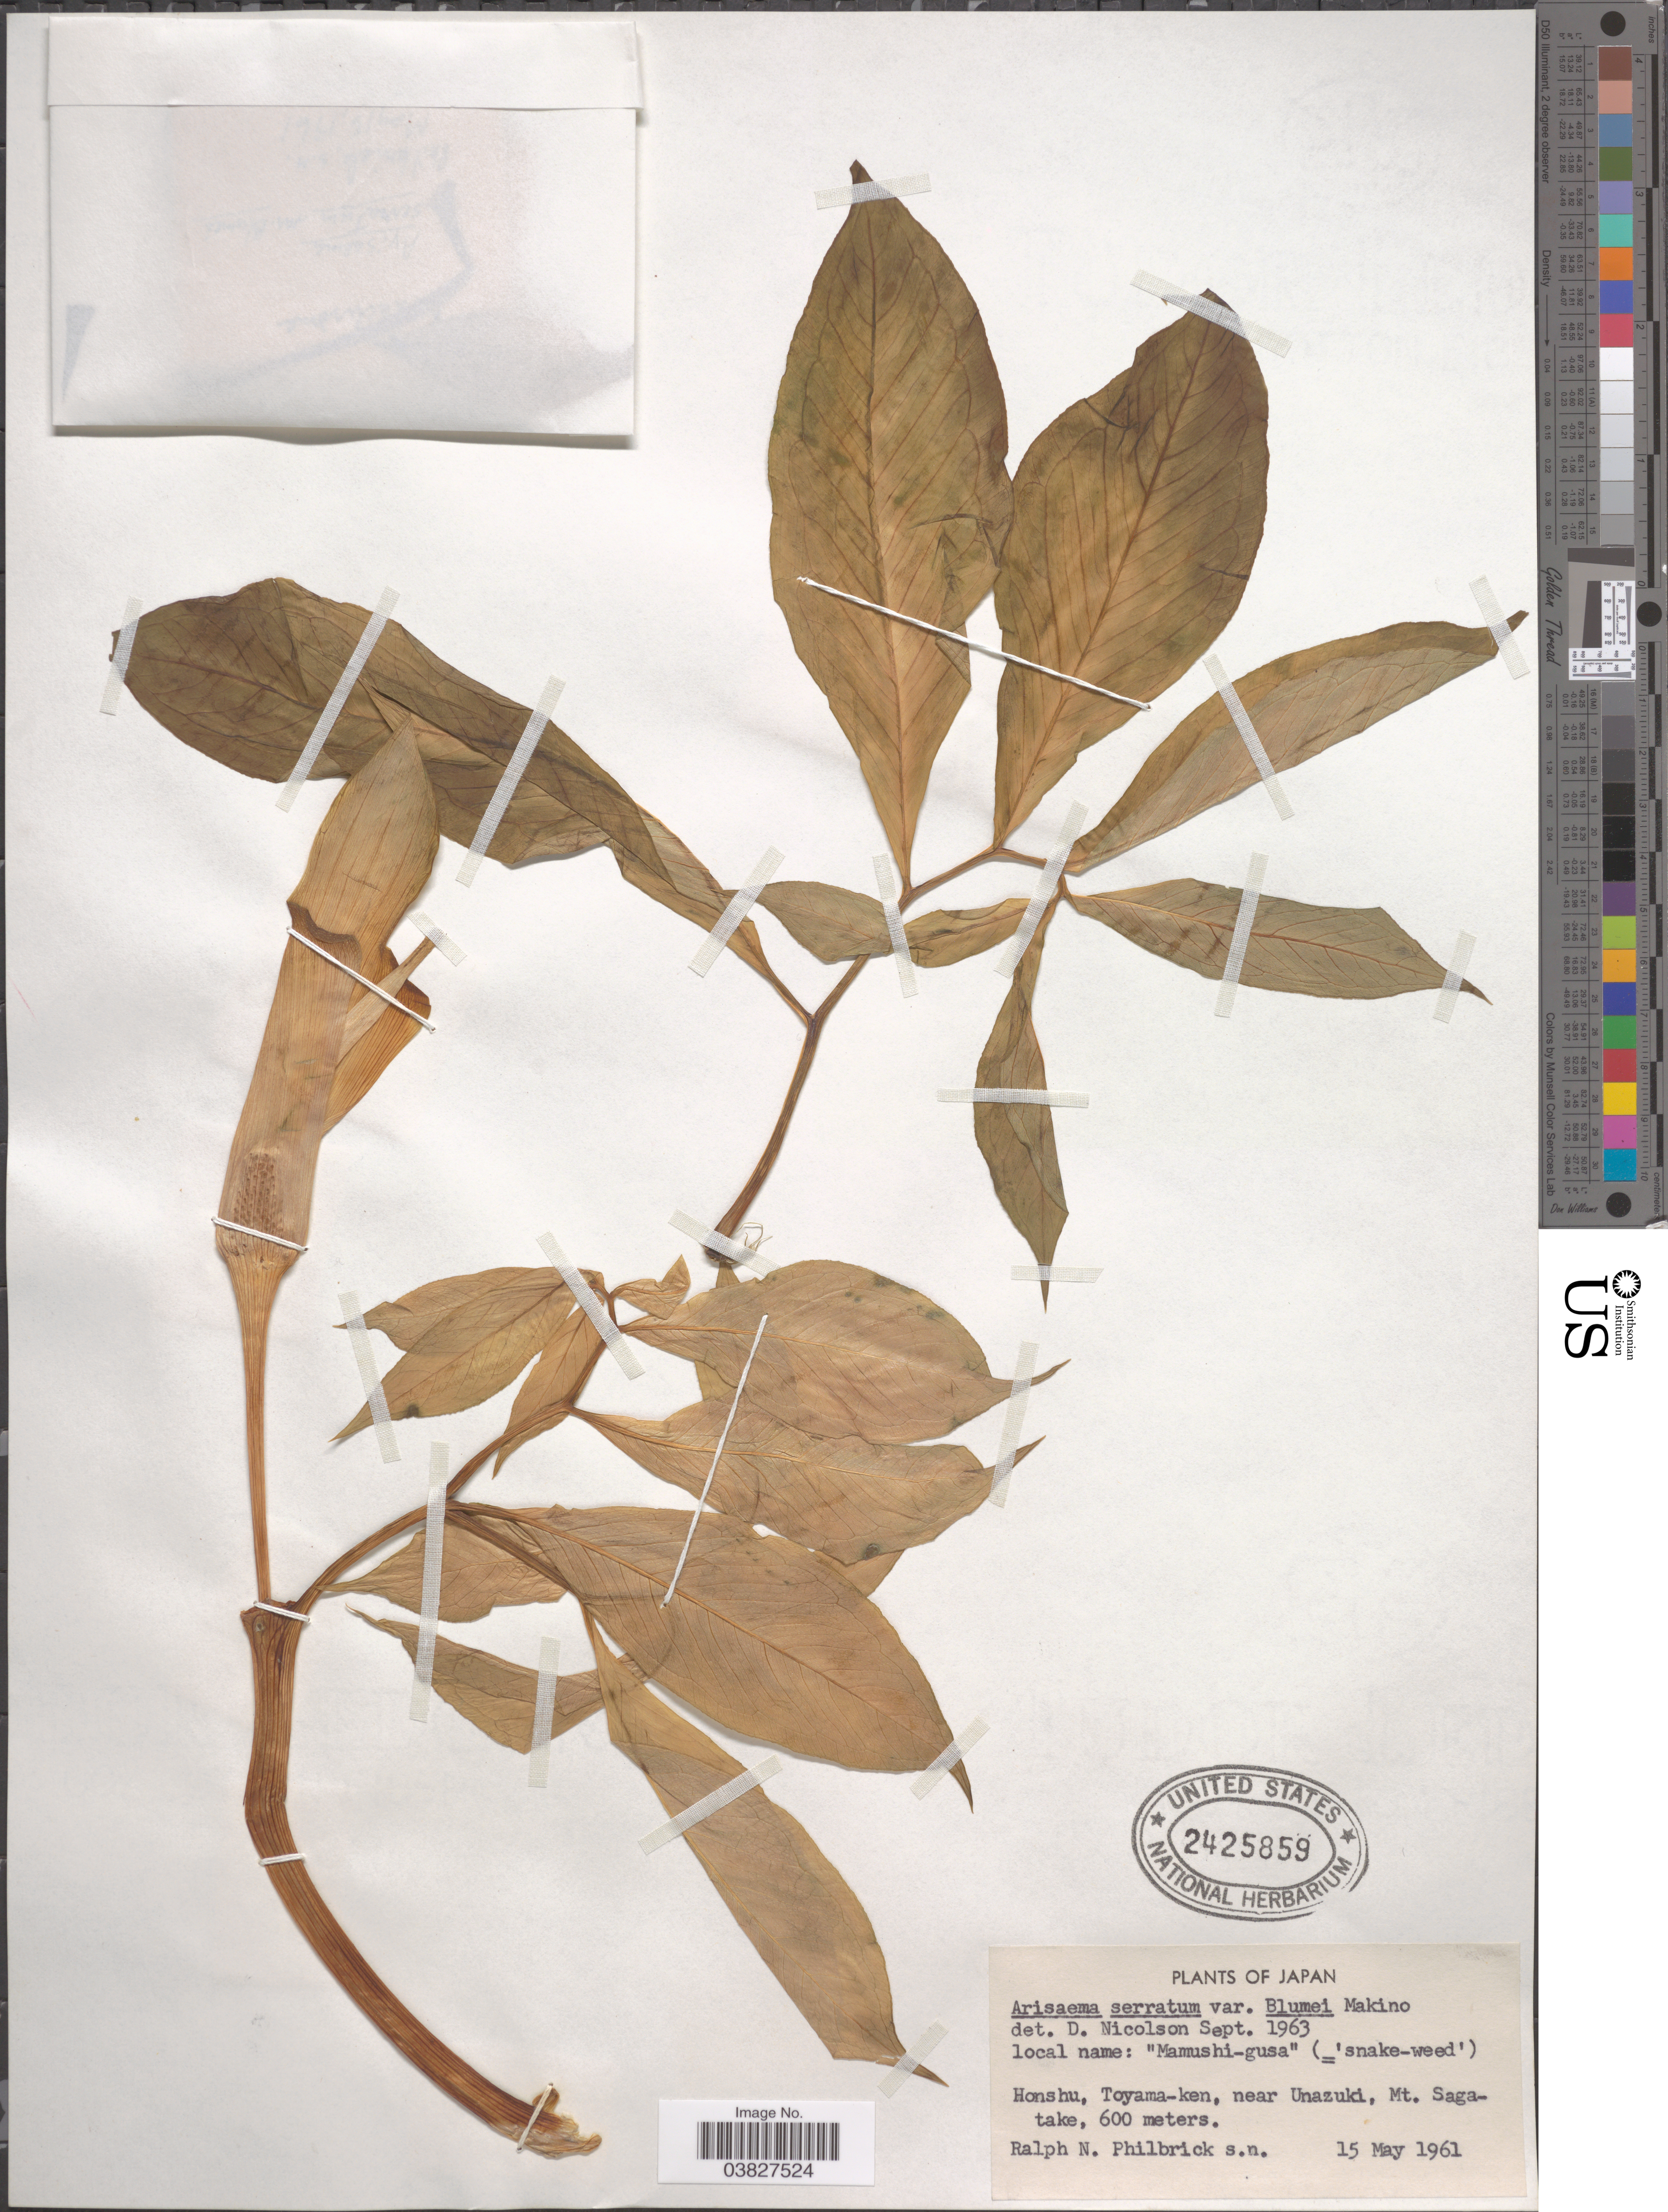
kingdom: Plantae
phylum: Tracheophyta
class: Liliopsida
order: Alismatales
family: Araceae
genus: Arisaema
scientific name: Arisaema serratum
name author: Schott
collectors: R. Philbrick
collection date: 1961-05-15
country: Japan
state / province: Toyama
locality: Honshu, Toyama-ken, near Unazuki, Mt. Sagatake.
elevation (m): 600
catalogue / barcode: US 2425859